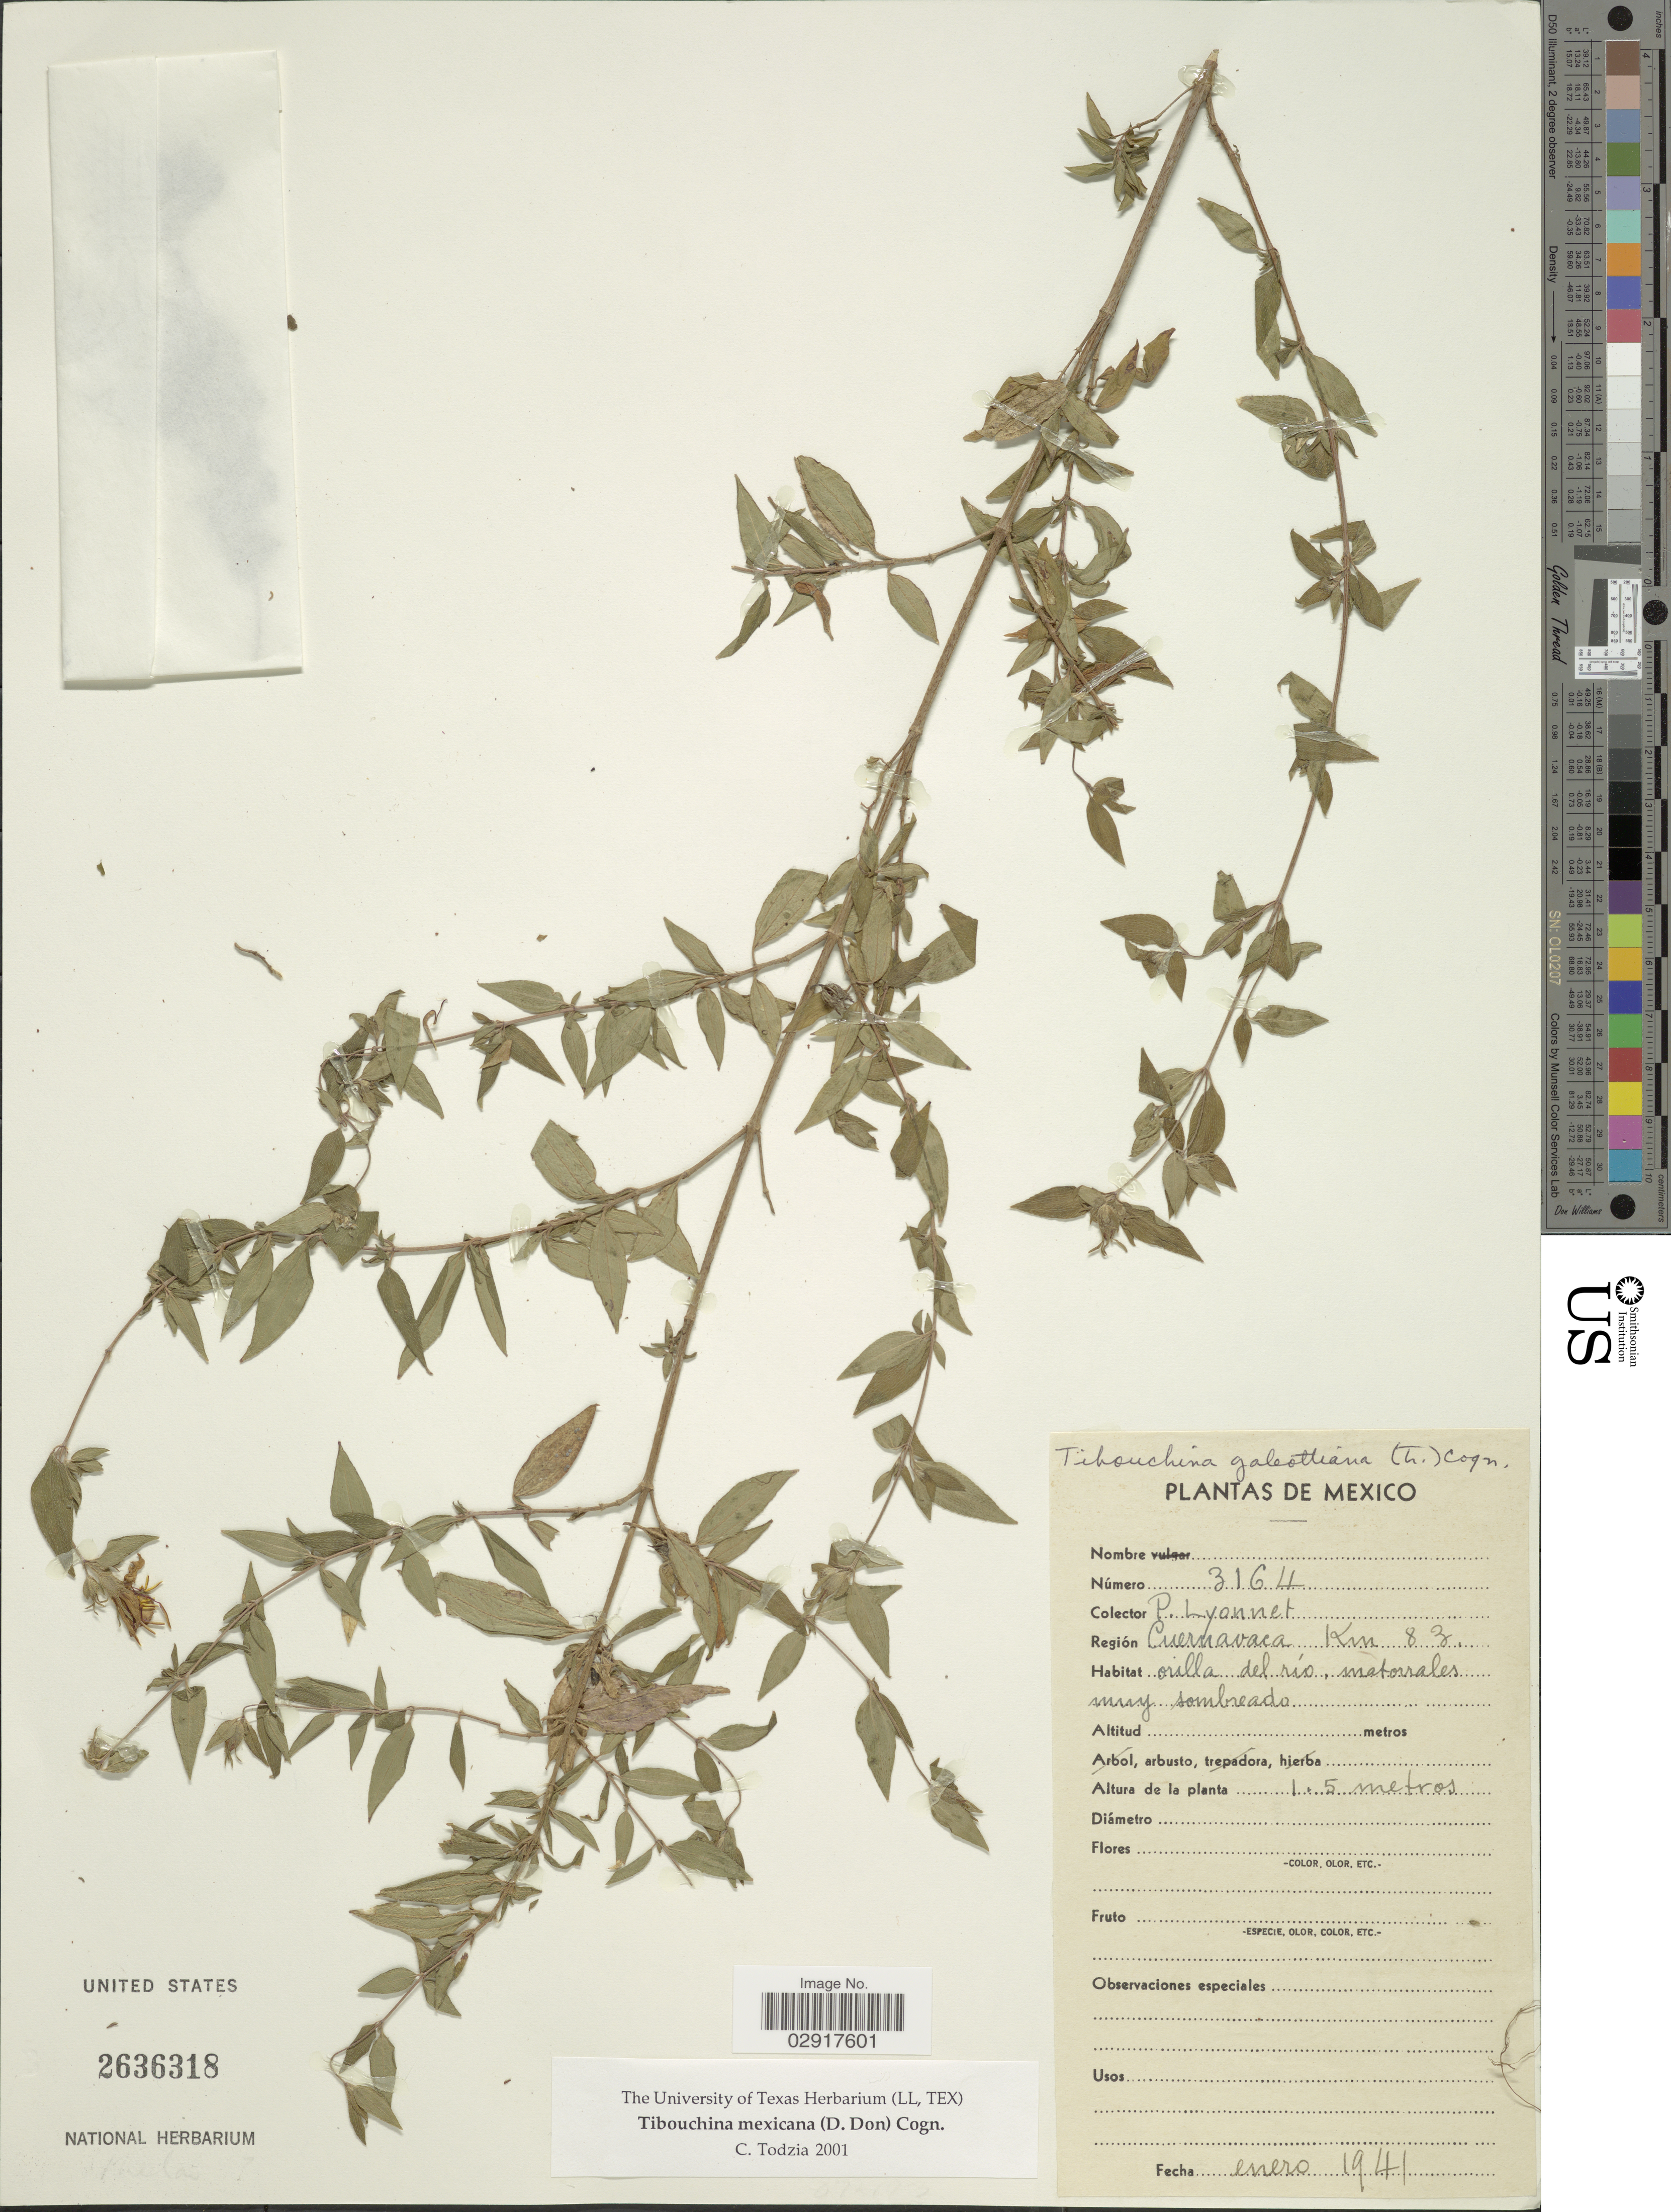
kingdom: Plantae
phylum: Tracheophyta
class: Magnoliopsida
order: Myrtales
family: Melastomataceae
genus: Chaetogastra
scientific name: Chaetogastra tortuosa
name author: (Bonpl.) DC.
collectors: P. Lyonnet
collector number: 3164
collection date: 1941-01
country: Mexico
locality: Región Cuernavaca, Km 83. Orilla del río.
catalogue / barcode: US 2636318